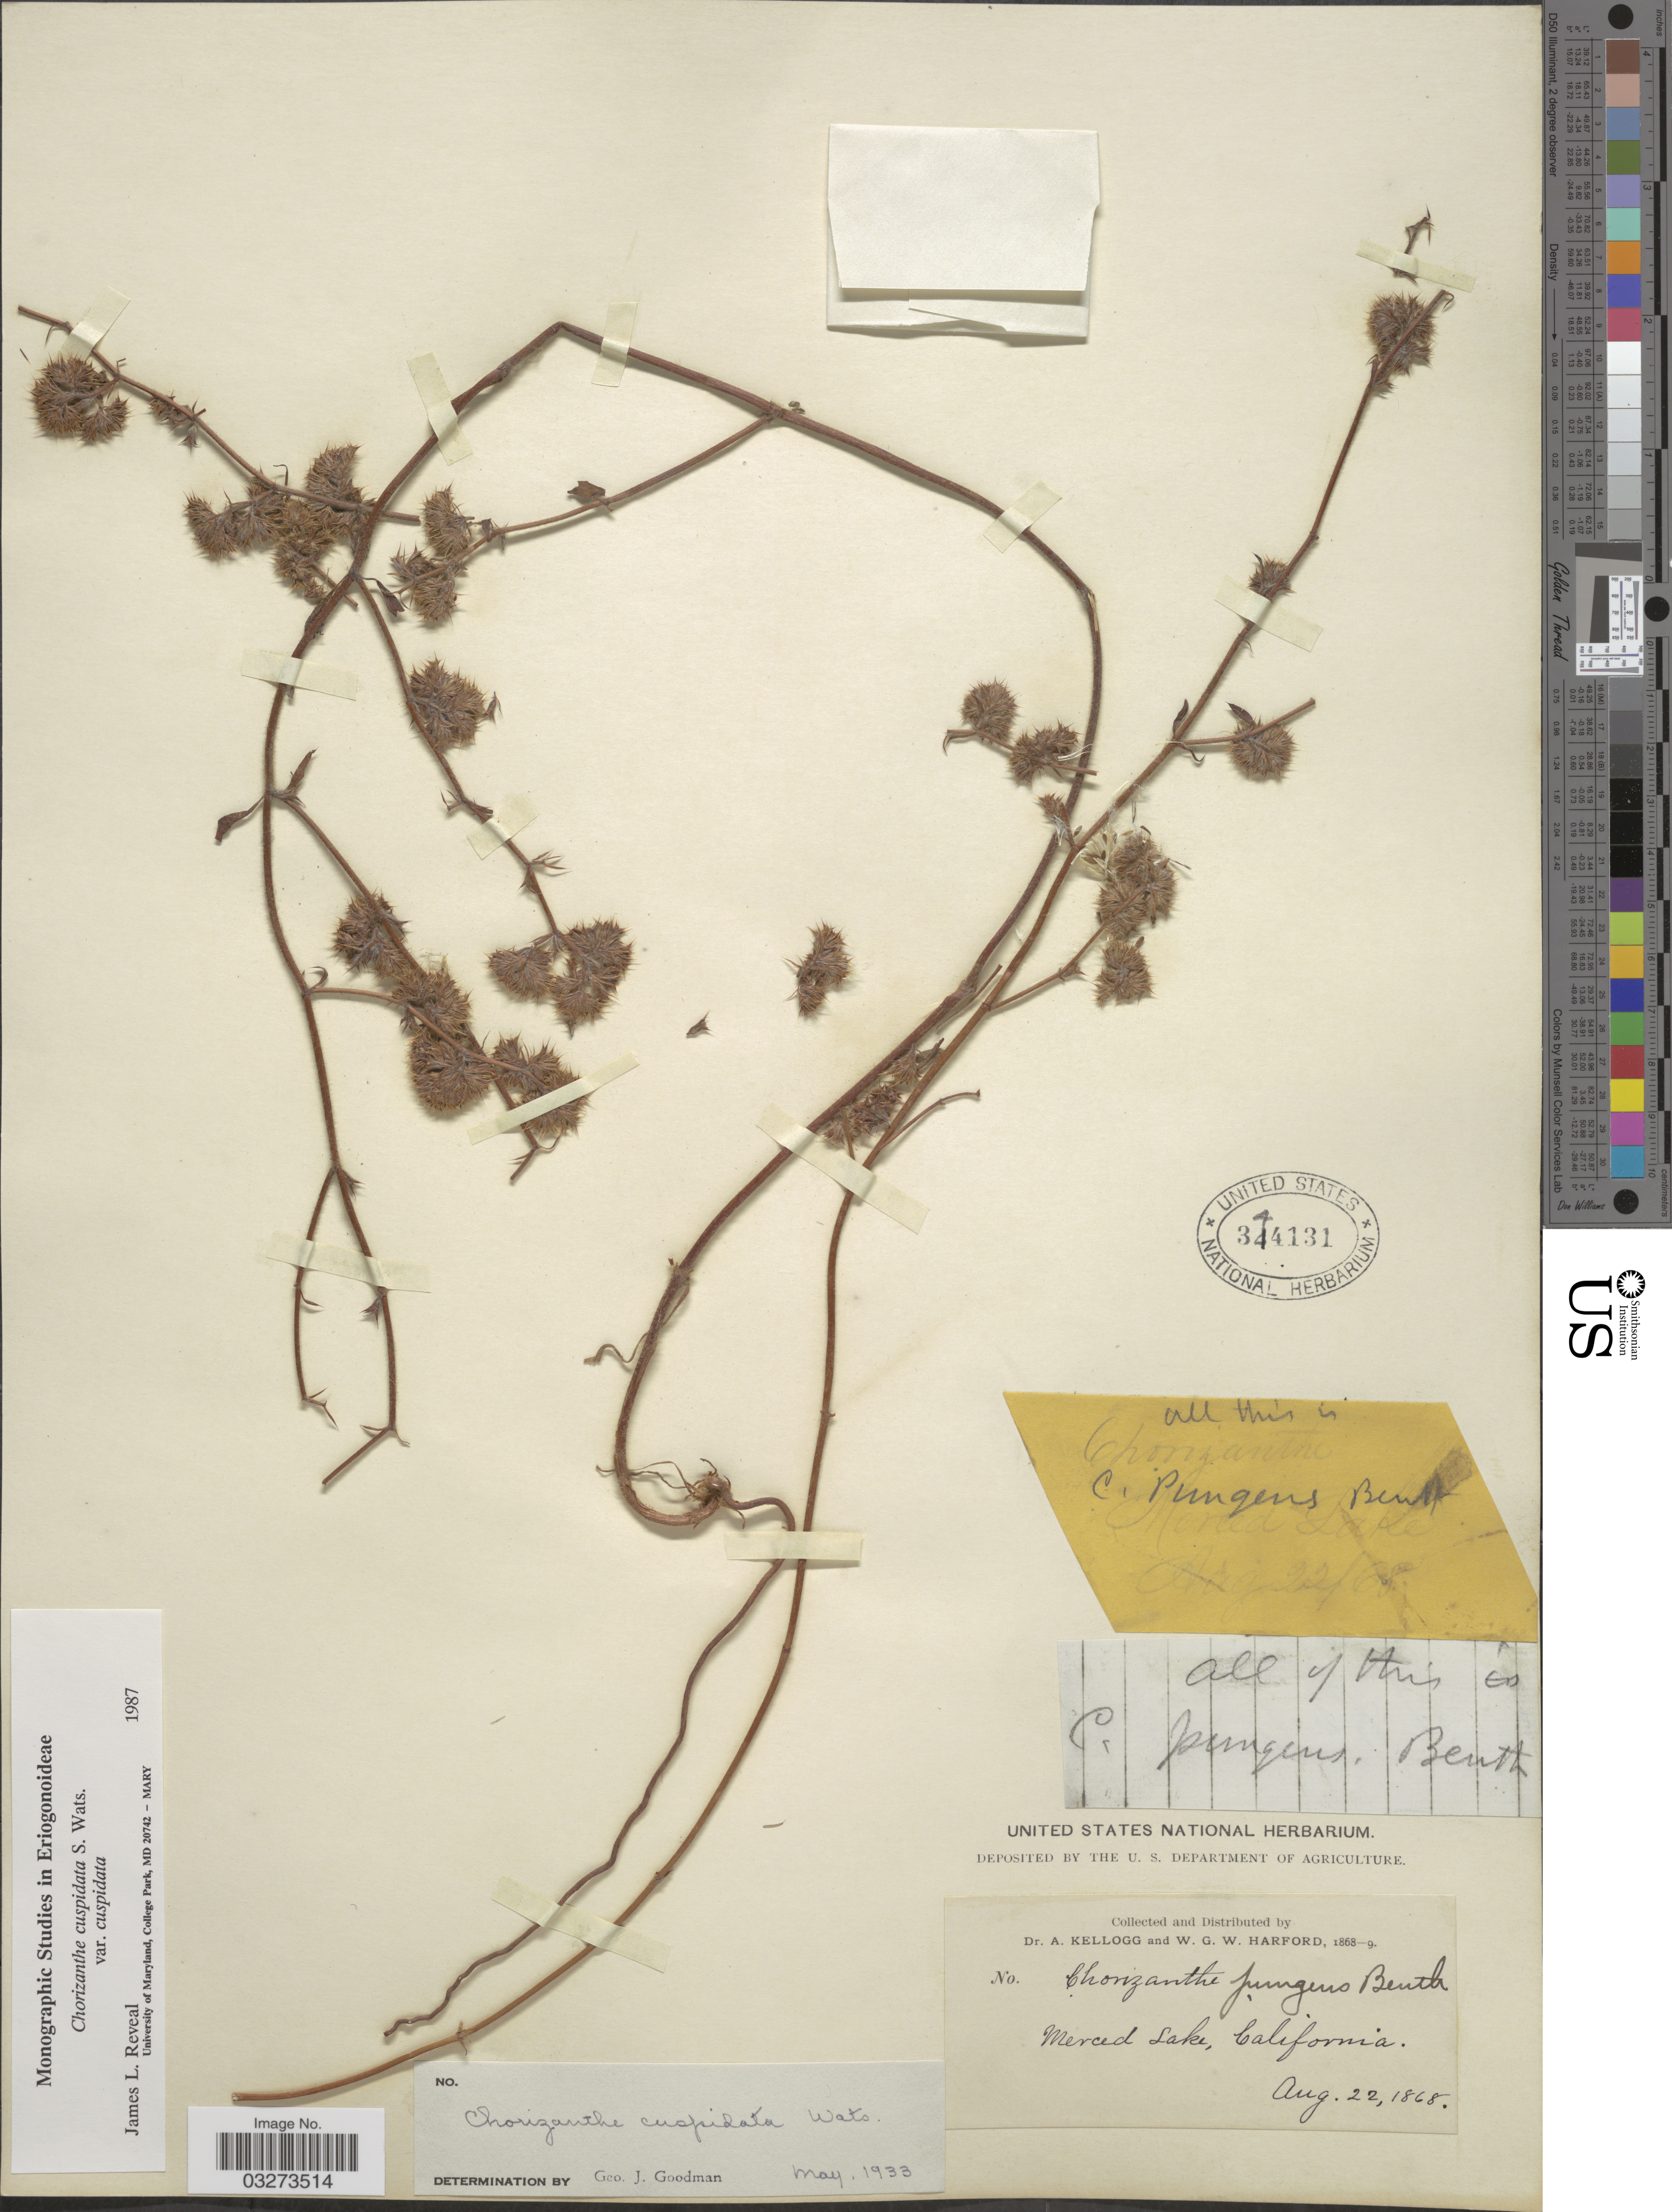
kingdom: Plantae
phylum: Tracheophyta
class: Magnoliopsida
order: Caryophyllales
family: Polygonaceae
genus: Chorizanthe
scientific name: Chorizanthe cuspidata var. cuspidata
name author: S. Watson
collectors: A. Kellogg & W. G. W. Harford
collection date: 1868-08-22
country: United States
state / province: California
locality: Merced Lake.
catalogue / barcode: US 344131